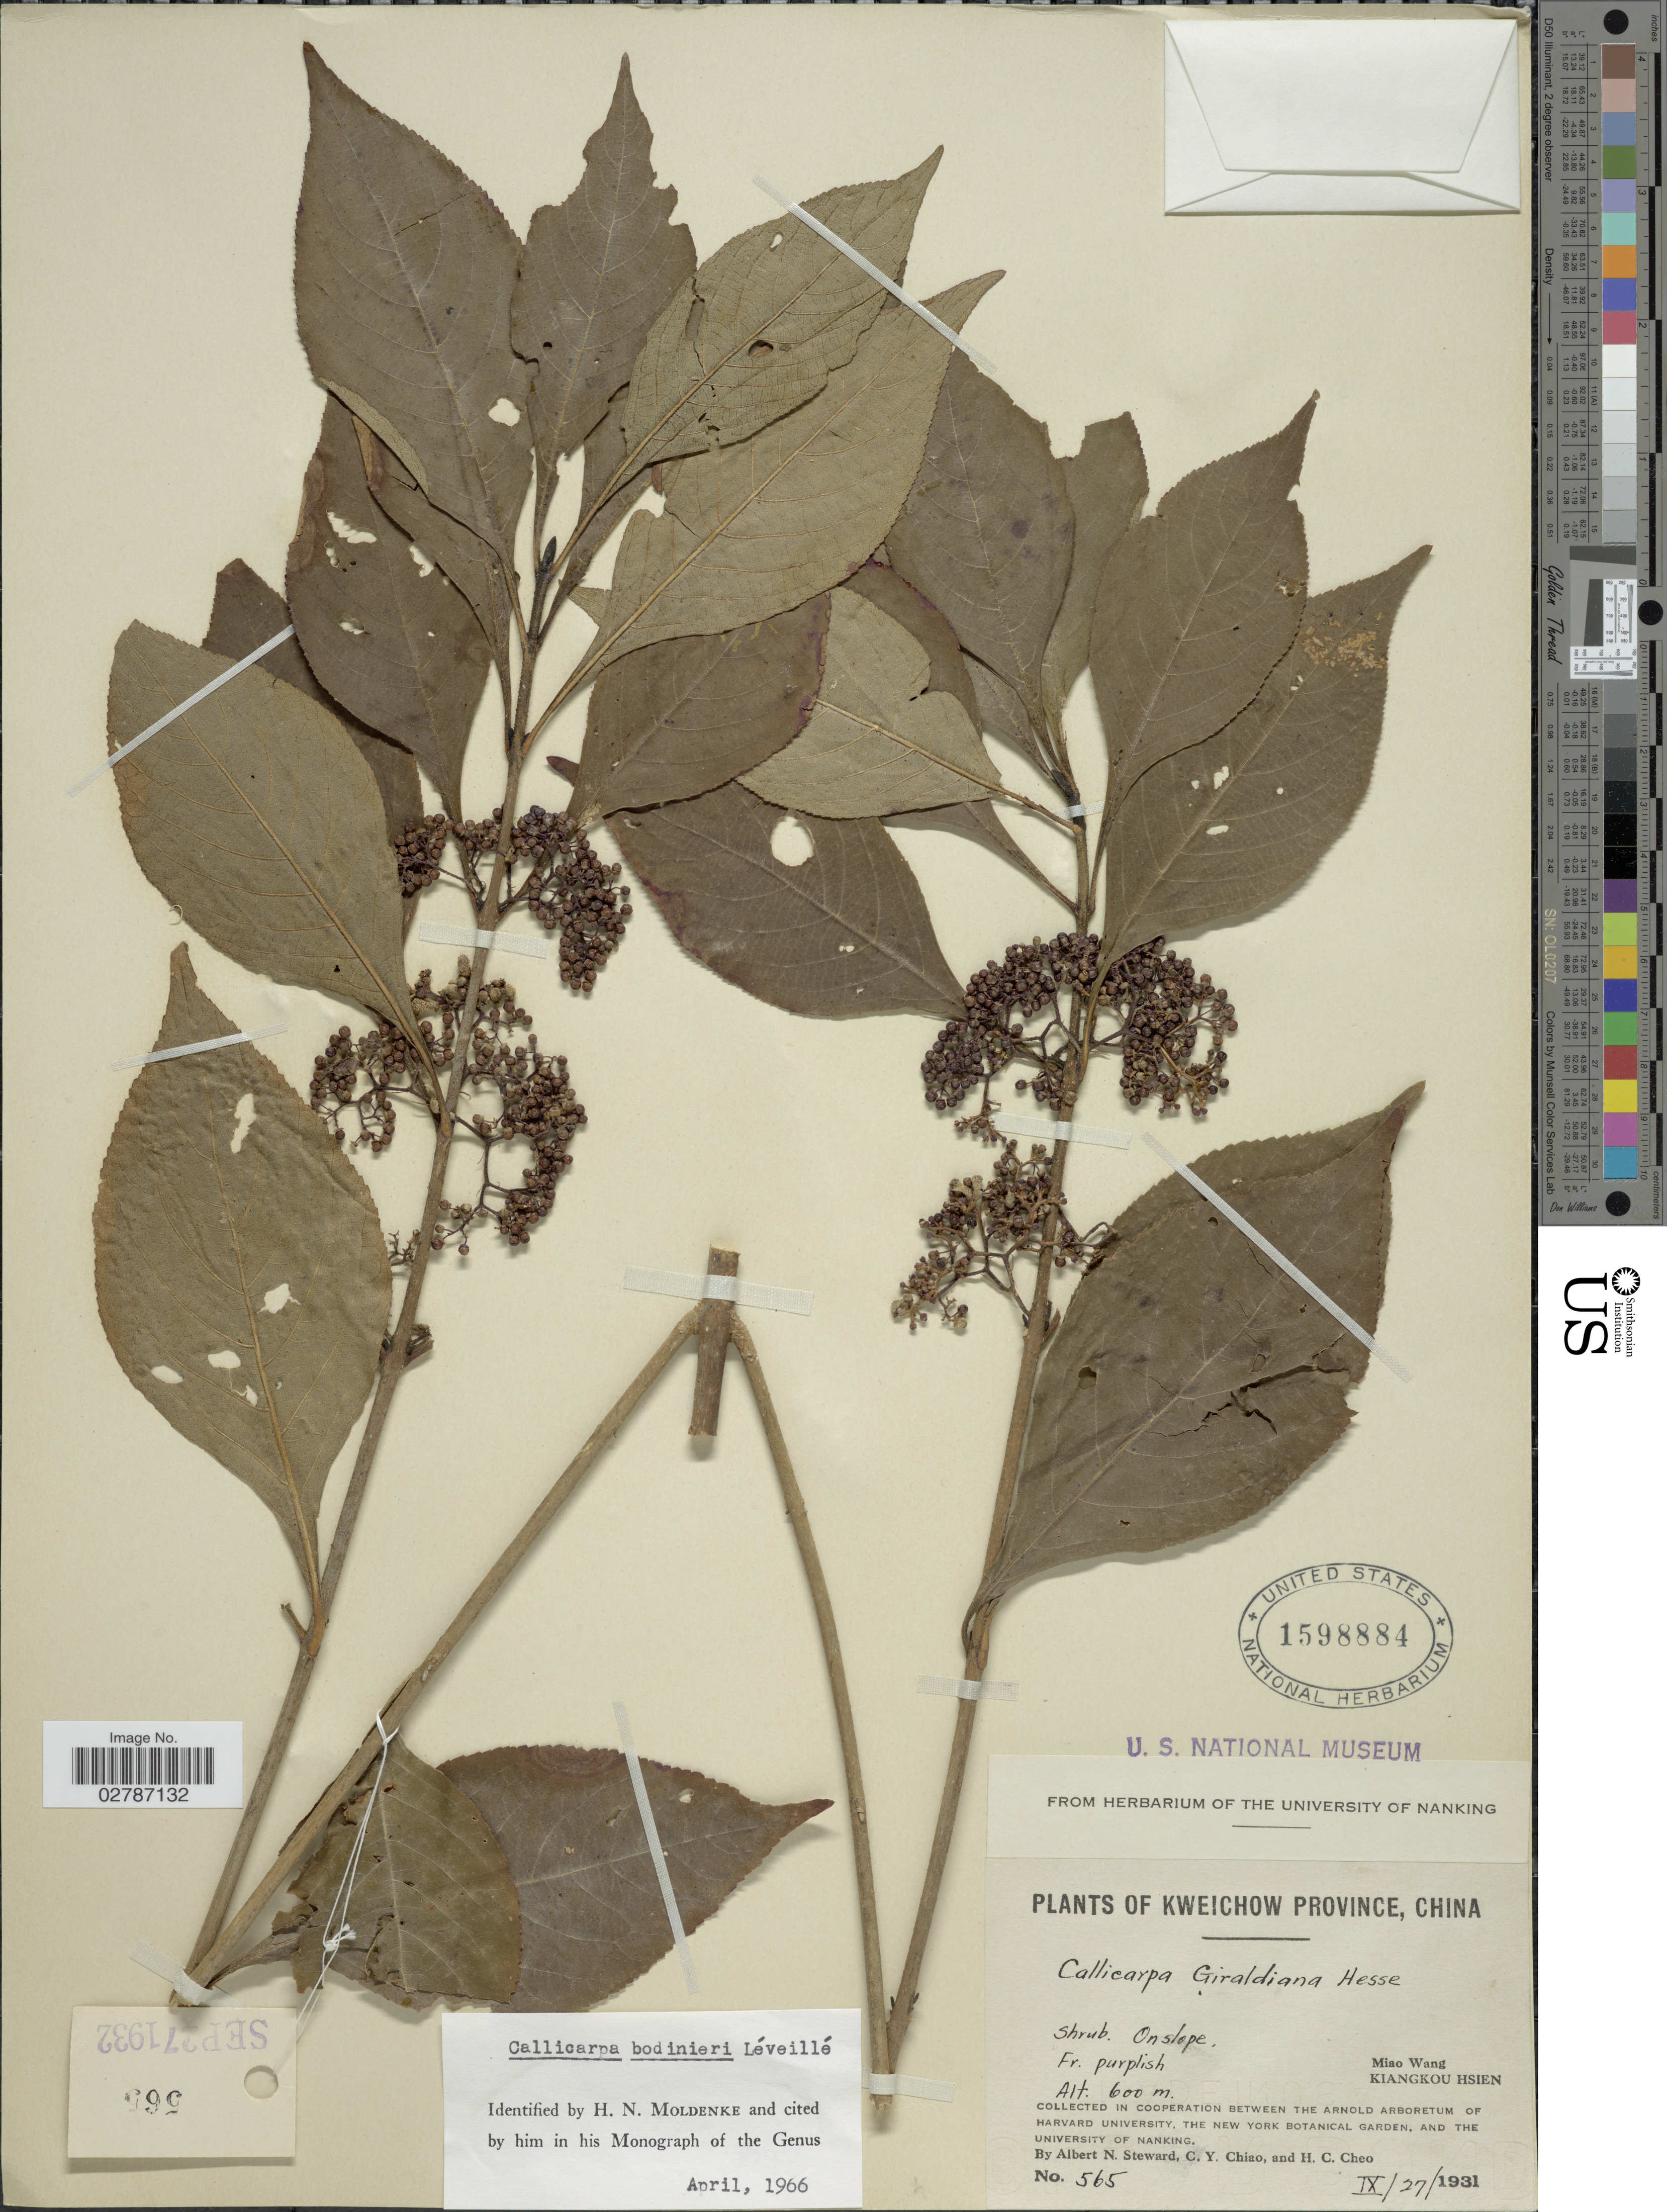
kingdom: Plantae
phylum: Tracheophyta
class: Magnoliopsida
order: Lamiales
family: Lamiaceae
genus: Callicarpa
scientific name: Callicarpa bodinieri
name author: H. Lév.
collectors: A. N. Steward, C. Y. Chiao & H. Cheo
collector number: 565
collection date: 1931-09-27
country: China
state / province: Guizhou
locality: Kweichow Province. Miao Wang. Kiangkou Hsien.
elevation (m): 600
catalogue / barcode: US 1598884